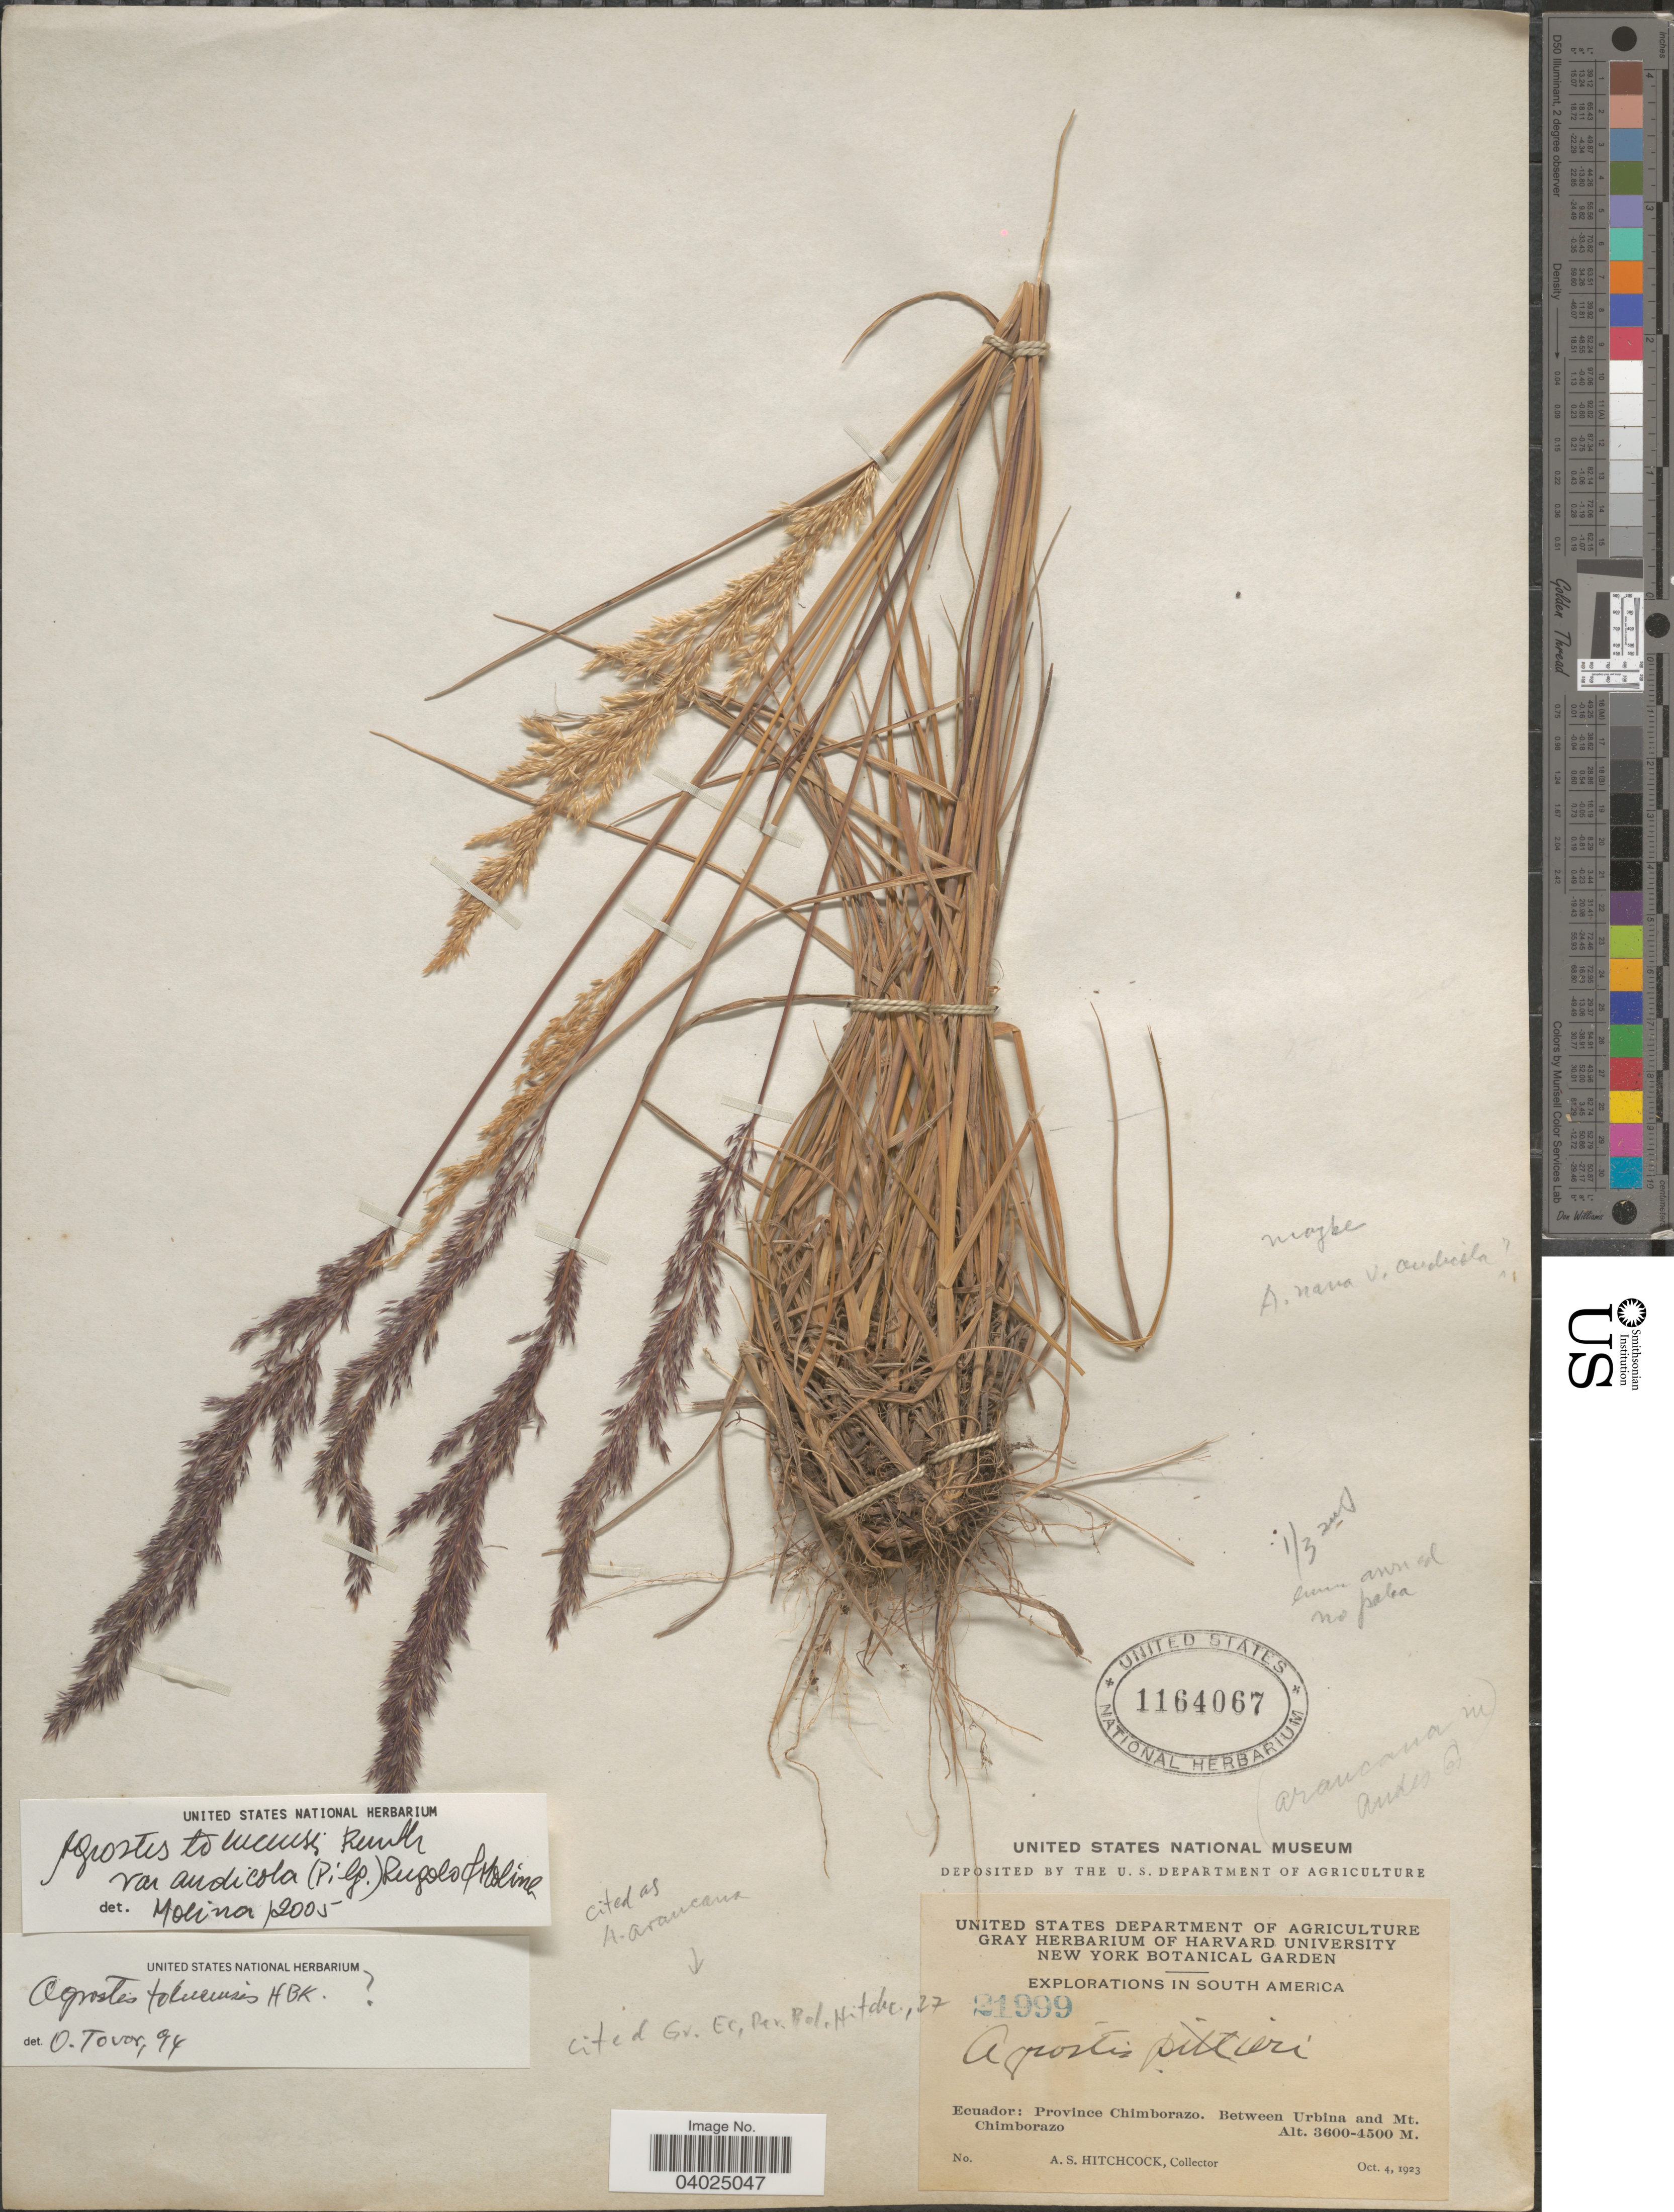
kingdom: Plantae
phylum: Tracheophyta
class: Liliopsida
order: Poales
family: Poaceae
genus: Agrostis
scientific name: Agrostis tolucensis var. andicola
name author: (Pilg.) Rúgolo & A.M. Molina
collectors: A. S. Hitchcock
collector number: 21999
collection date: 1923-10-04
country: Ecuador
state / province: Chimborazo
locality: Between Urbina and Mt. Chimborazo.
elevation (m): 3600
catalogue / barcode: US 1164067